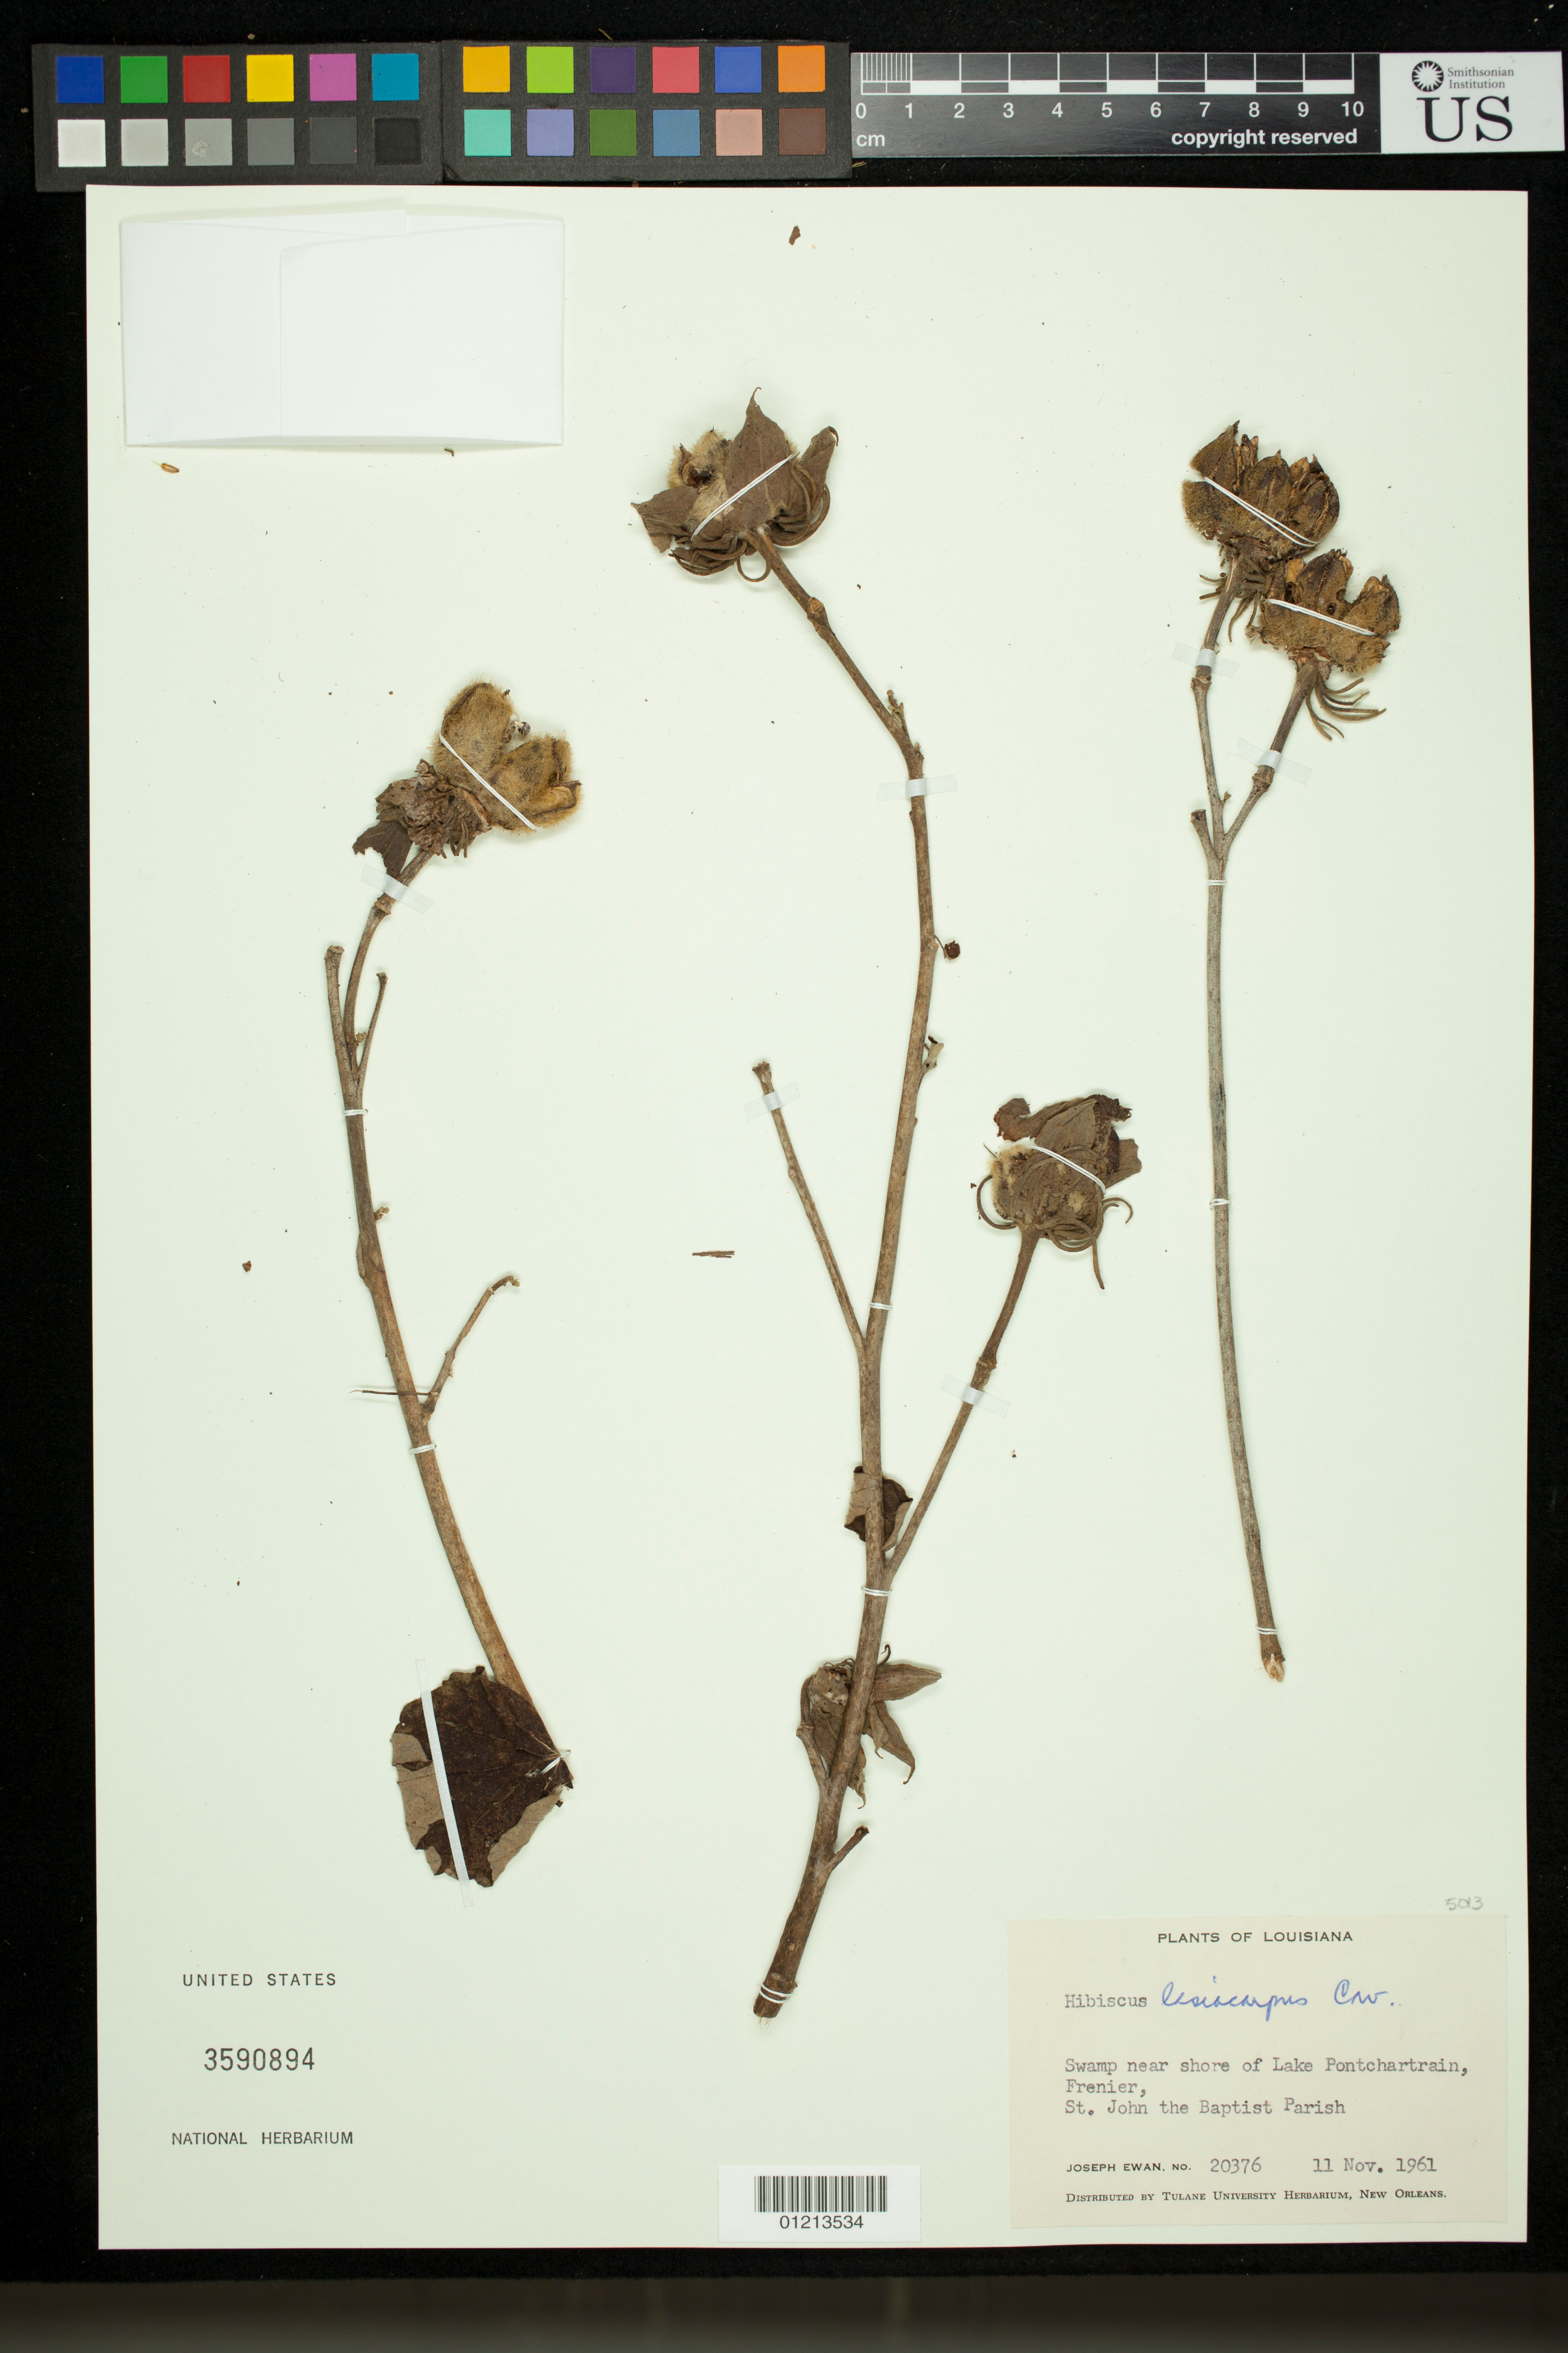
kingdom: Plantae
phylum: Tracheophyta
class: Magnoliopsida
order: Malvales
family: Malvaceae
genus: Hibiscus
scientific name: Hibiscus lasiocarpos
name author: Cav.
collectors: J. A. Ewan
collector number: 20376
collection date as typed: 11 Nov 1961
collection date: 1961-11-11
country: United States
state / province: Louisiana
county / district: St. John the Baptist Parish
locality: Swamp near shore of Lake Pontchartrain, Frenier, St. John the Baptist Parish.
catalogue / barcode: US 3590894